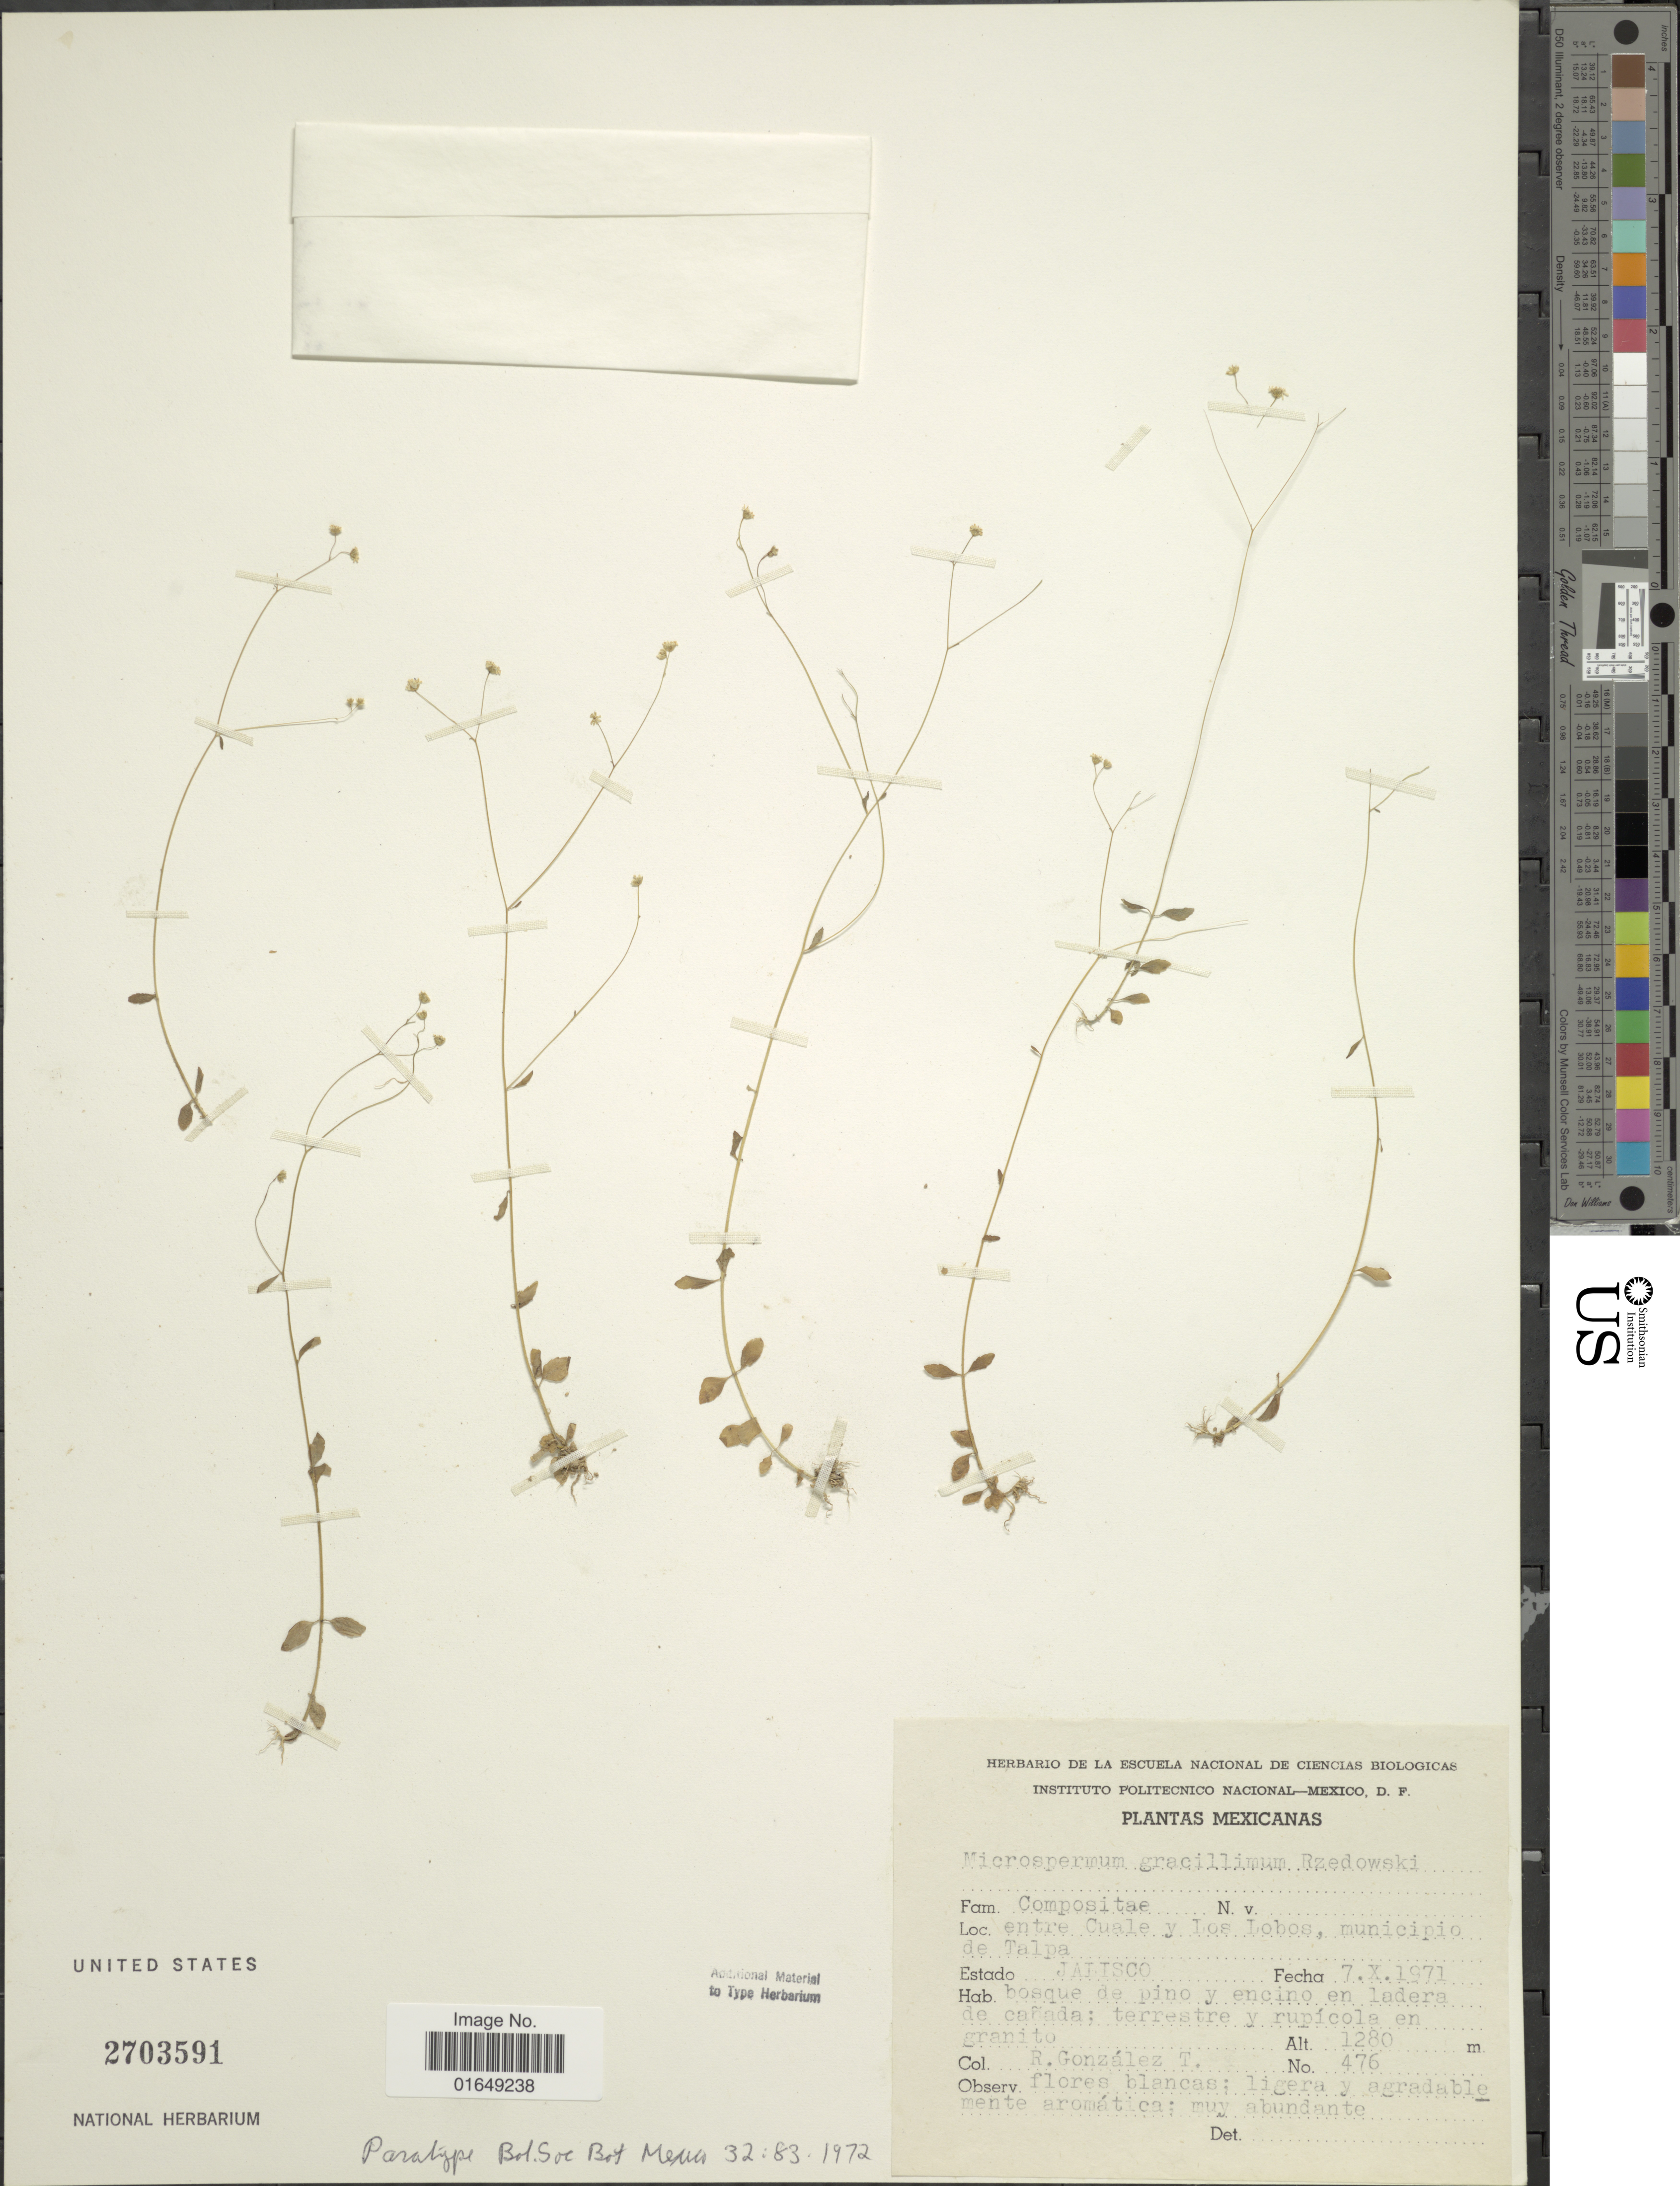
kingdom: Plantae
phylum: Tracheophyta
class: Magnoliopsida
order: Asterales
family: Asteraceae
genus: Microspermum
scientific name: Microspermum gracillimum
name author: Rzed.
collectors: R. Gonzalez T.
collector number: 476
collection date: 1971-10-07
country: Mexico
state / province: Jalisco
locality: Entre Cuale y Los Lobos, municipio de Talpa, bosque de pino y encino en ladera de cañada.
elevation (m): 1280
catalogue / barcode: US 2703591